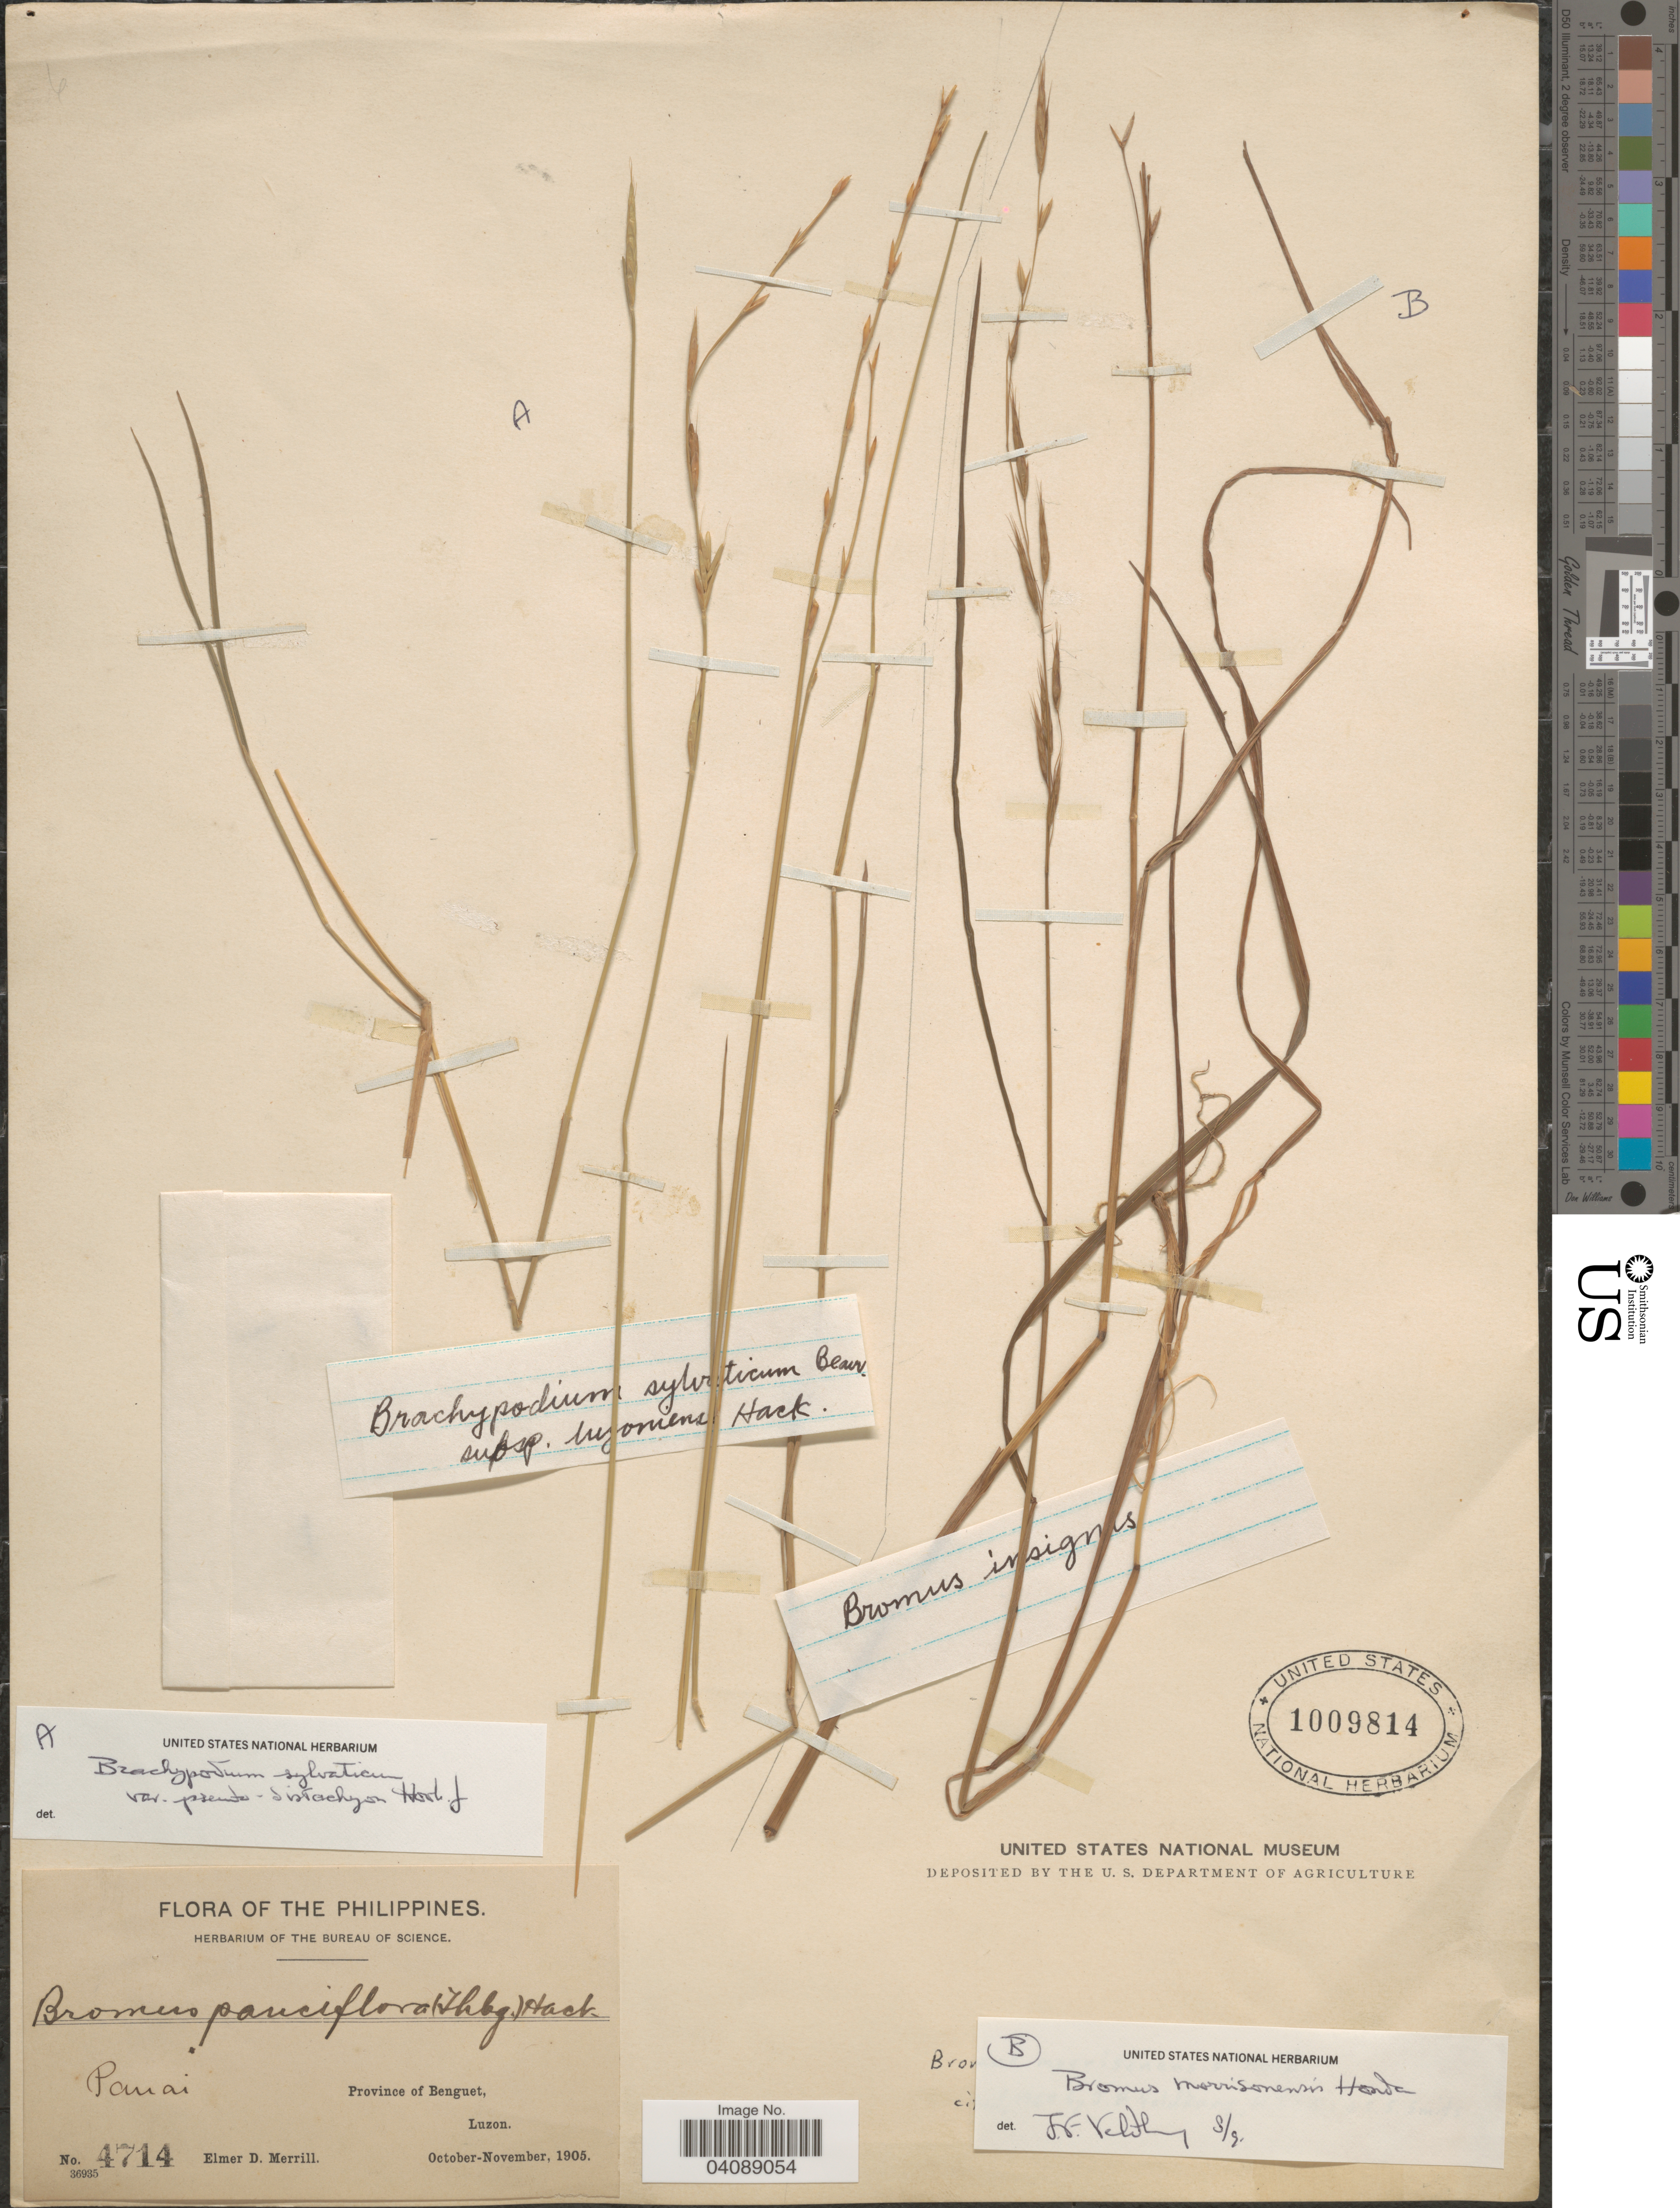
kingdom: Plantae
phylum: Tracheophyta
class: Liliopsida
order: Poales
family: Poaceae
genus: Bromus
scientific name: Bromus morrisonensis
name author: Honda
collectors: E. D. Merrill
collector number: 4714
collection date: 1905-10/1905-11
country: Philippines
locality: Panai. Province of Benguet, Luzon.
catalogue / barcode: US 1009814